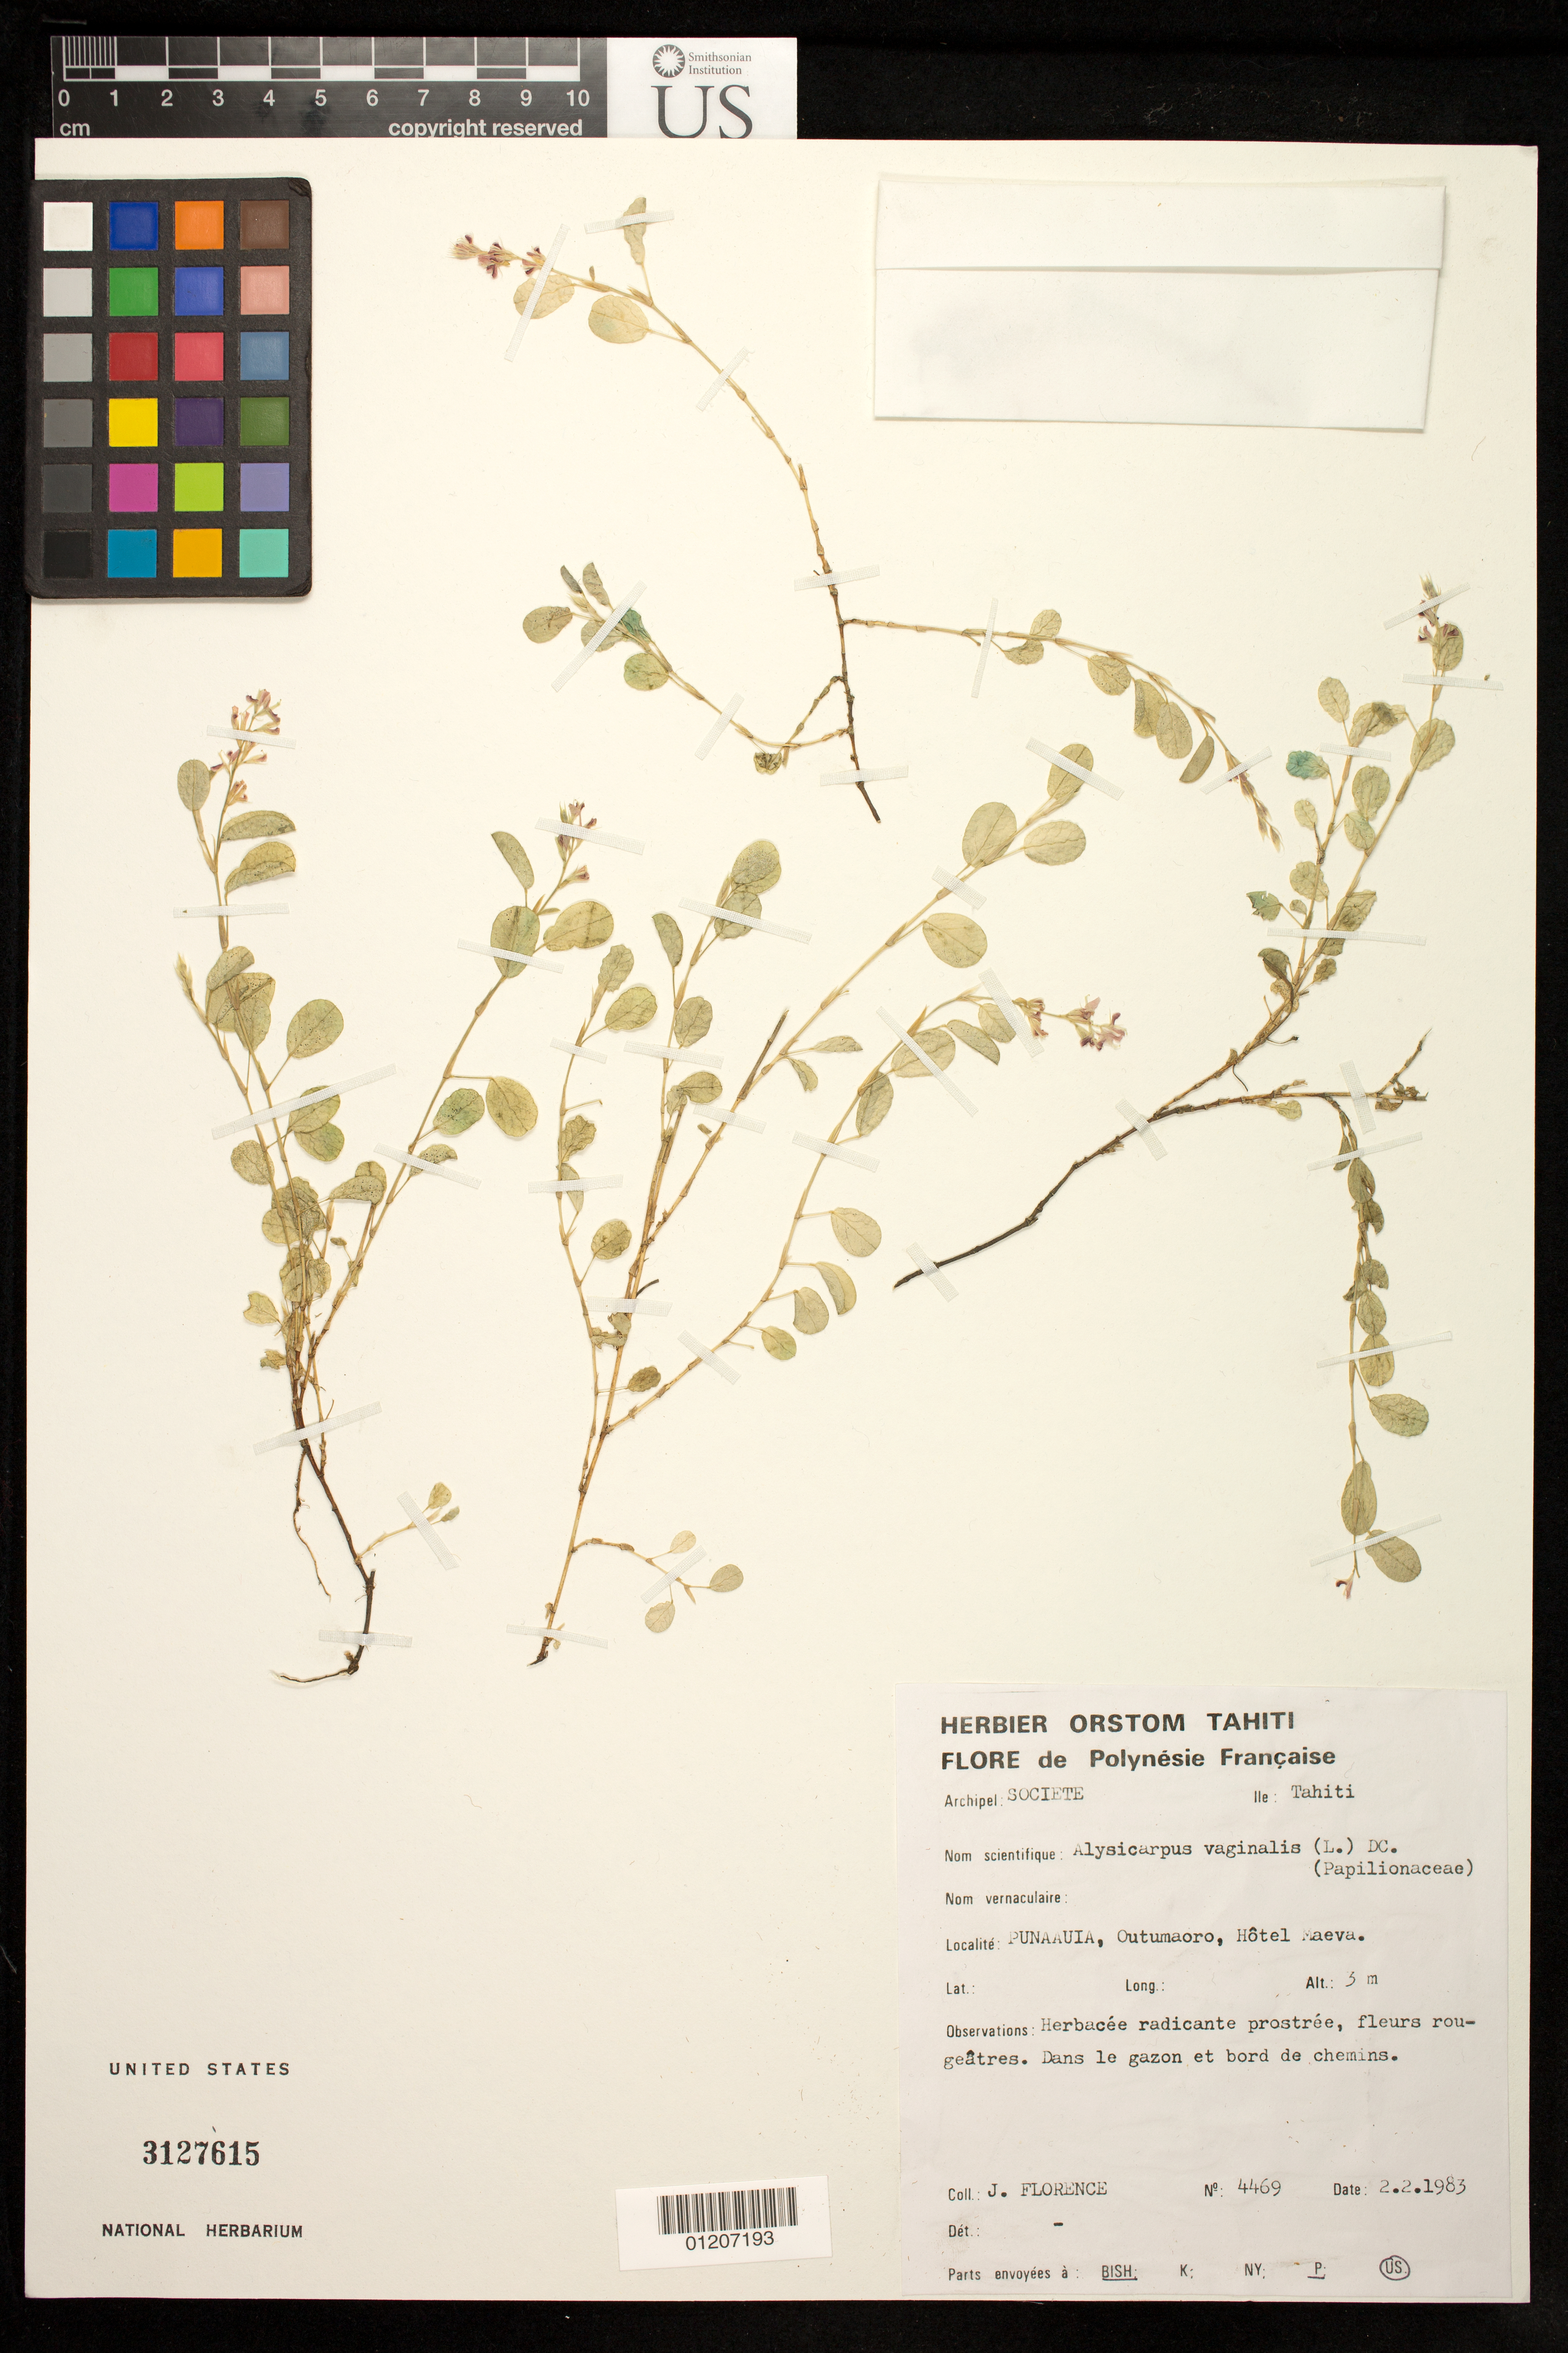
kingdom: Plantae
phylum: Tracheophyta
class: Magnoliopsida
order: Fabales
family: Fabaceae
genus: Alysicarpus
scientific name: Alysicarpus vaginalis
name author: (L.) DC.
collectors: J. Florence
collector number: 4469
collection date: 1983-02-02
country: French Polynesia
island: Tahiti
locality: Punaauia, Outumaroro, Hòtel Maeva.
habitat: Dans le gazon et bord de chemins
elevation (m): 3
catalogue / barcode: US 3127615